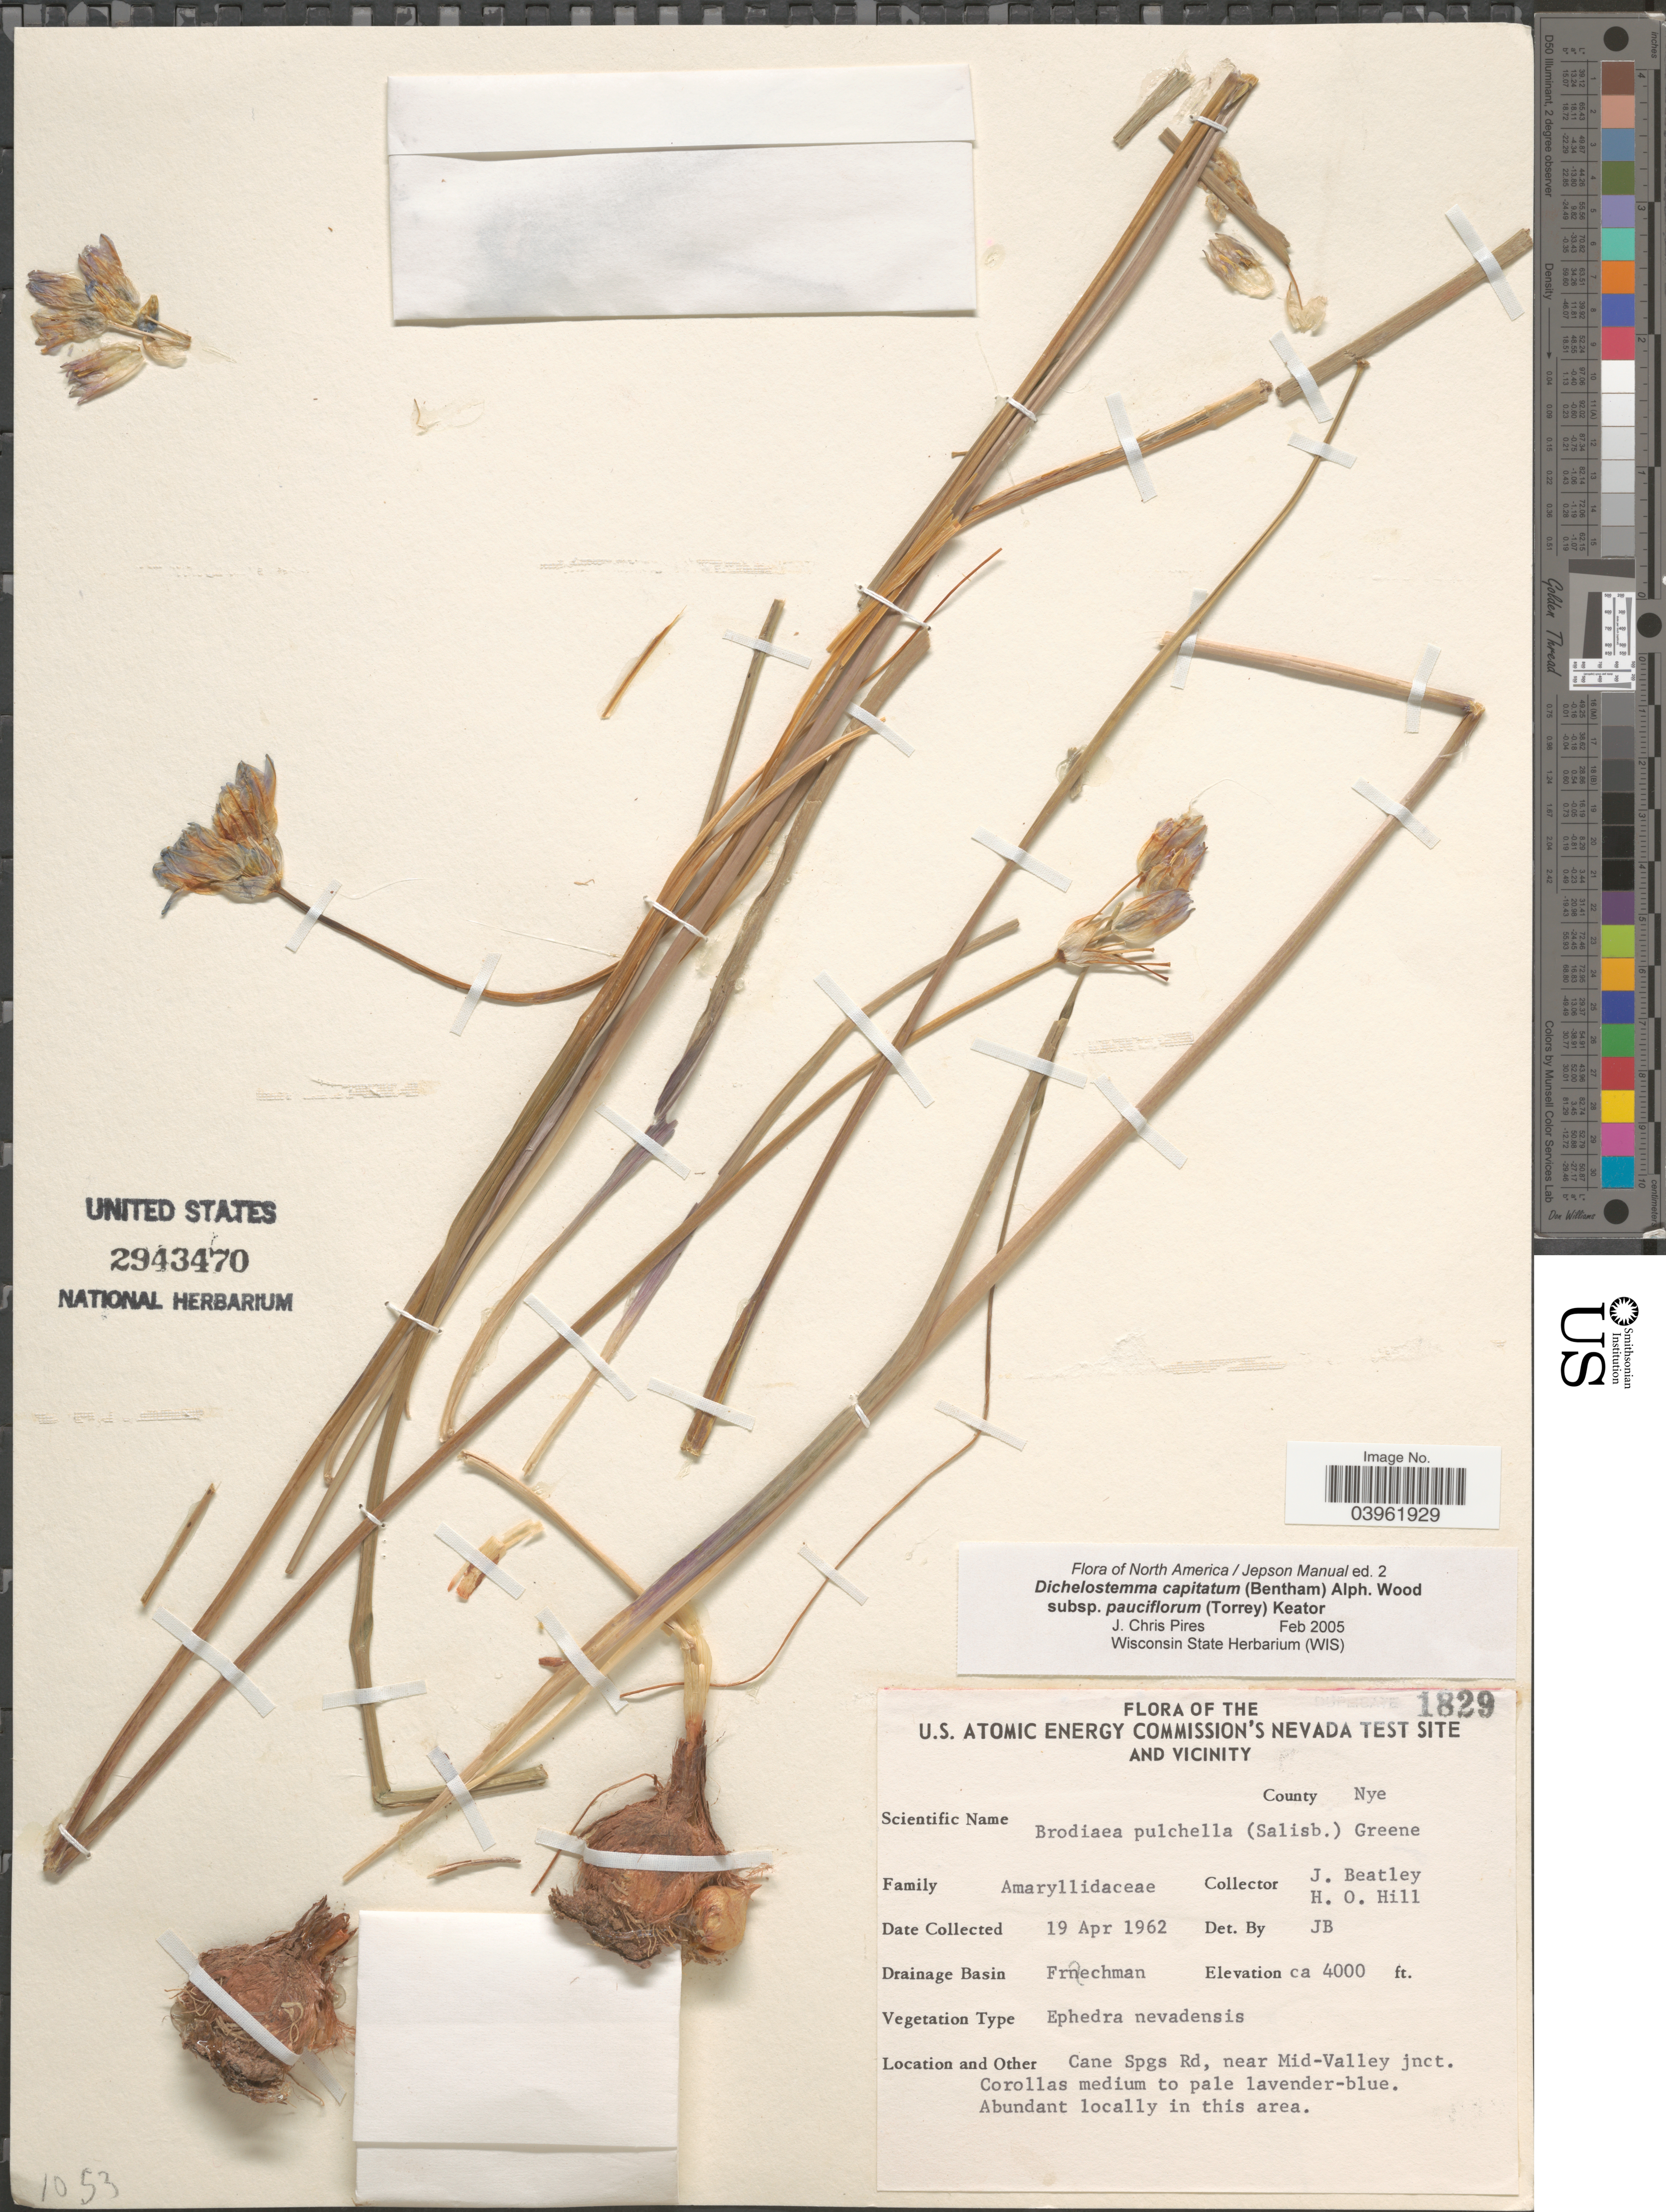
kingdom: Plantae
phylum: Tracheophyta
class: Liliopsida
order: Asparagales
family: Asparagaceae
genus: Dichelostemma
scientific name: Dichelostemma capitatum subsp. pauciflorum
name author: (Torr.) Keator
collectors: J. C. Beatley & H. Hill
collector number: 1829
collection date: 1962-04-19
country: United States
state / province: Nevada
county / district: Nye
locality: Cane Spgs. Rd., near Mid-Valley jnct. Nye County, U.S. Atomic Energy Commission's Nevada Test Site and vicinity.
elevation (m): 1219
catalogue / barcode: US 2943470